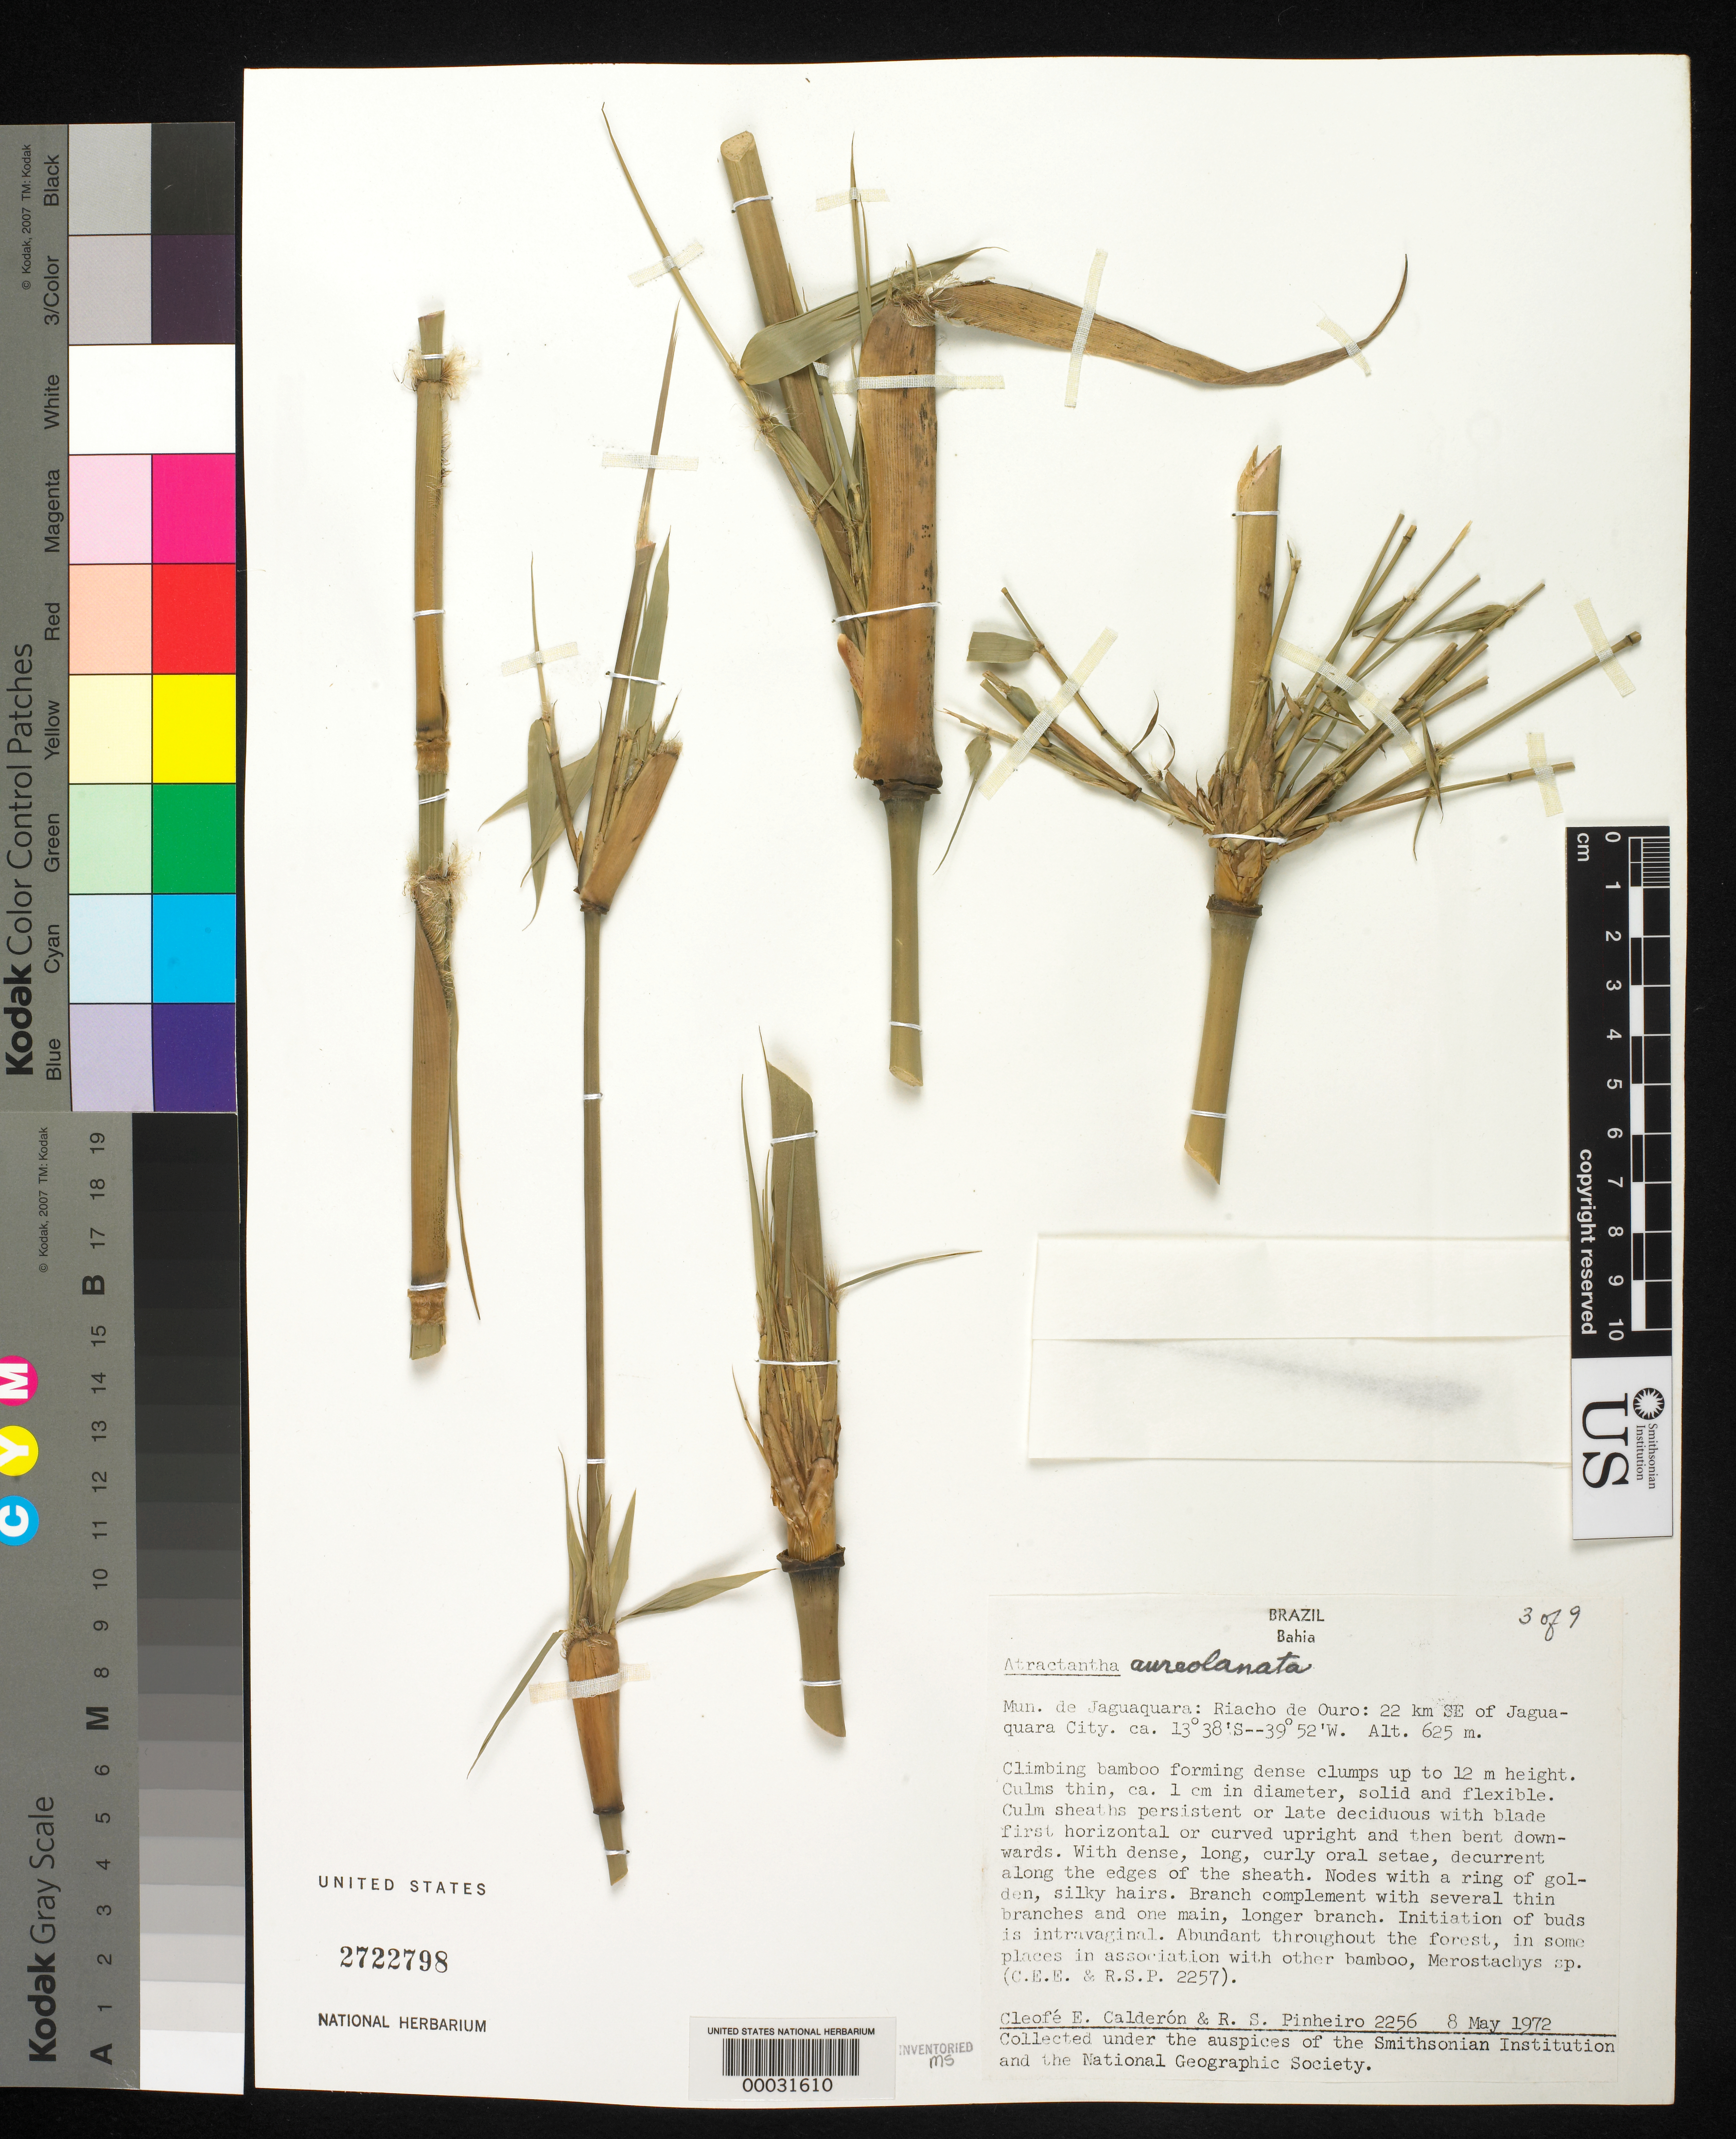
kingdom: Plantae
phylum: Tracheophyta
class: Liliopsida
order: Poales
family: Poaceae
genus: Atractantha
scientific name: Atractantha aureolanata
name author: Judz.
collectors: C. E. Calderón & R. S. Pinheiro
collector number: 2256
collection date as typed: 08 May 1972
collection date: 1972-05-08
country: Brazil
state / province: Bahia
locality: Jaguaquara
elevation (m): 625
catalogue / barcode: US 2722798